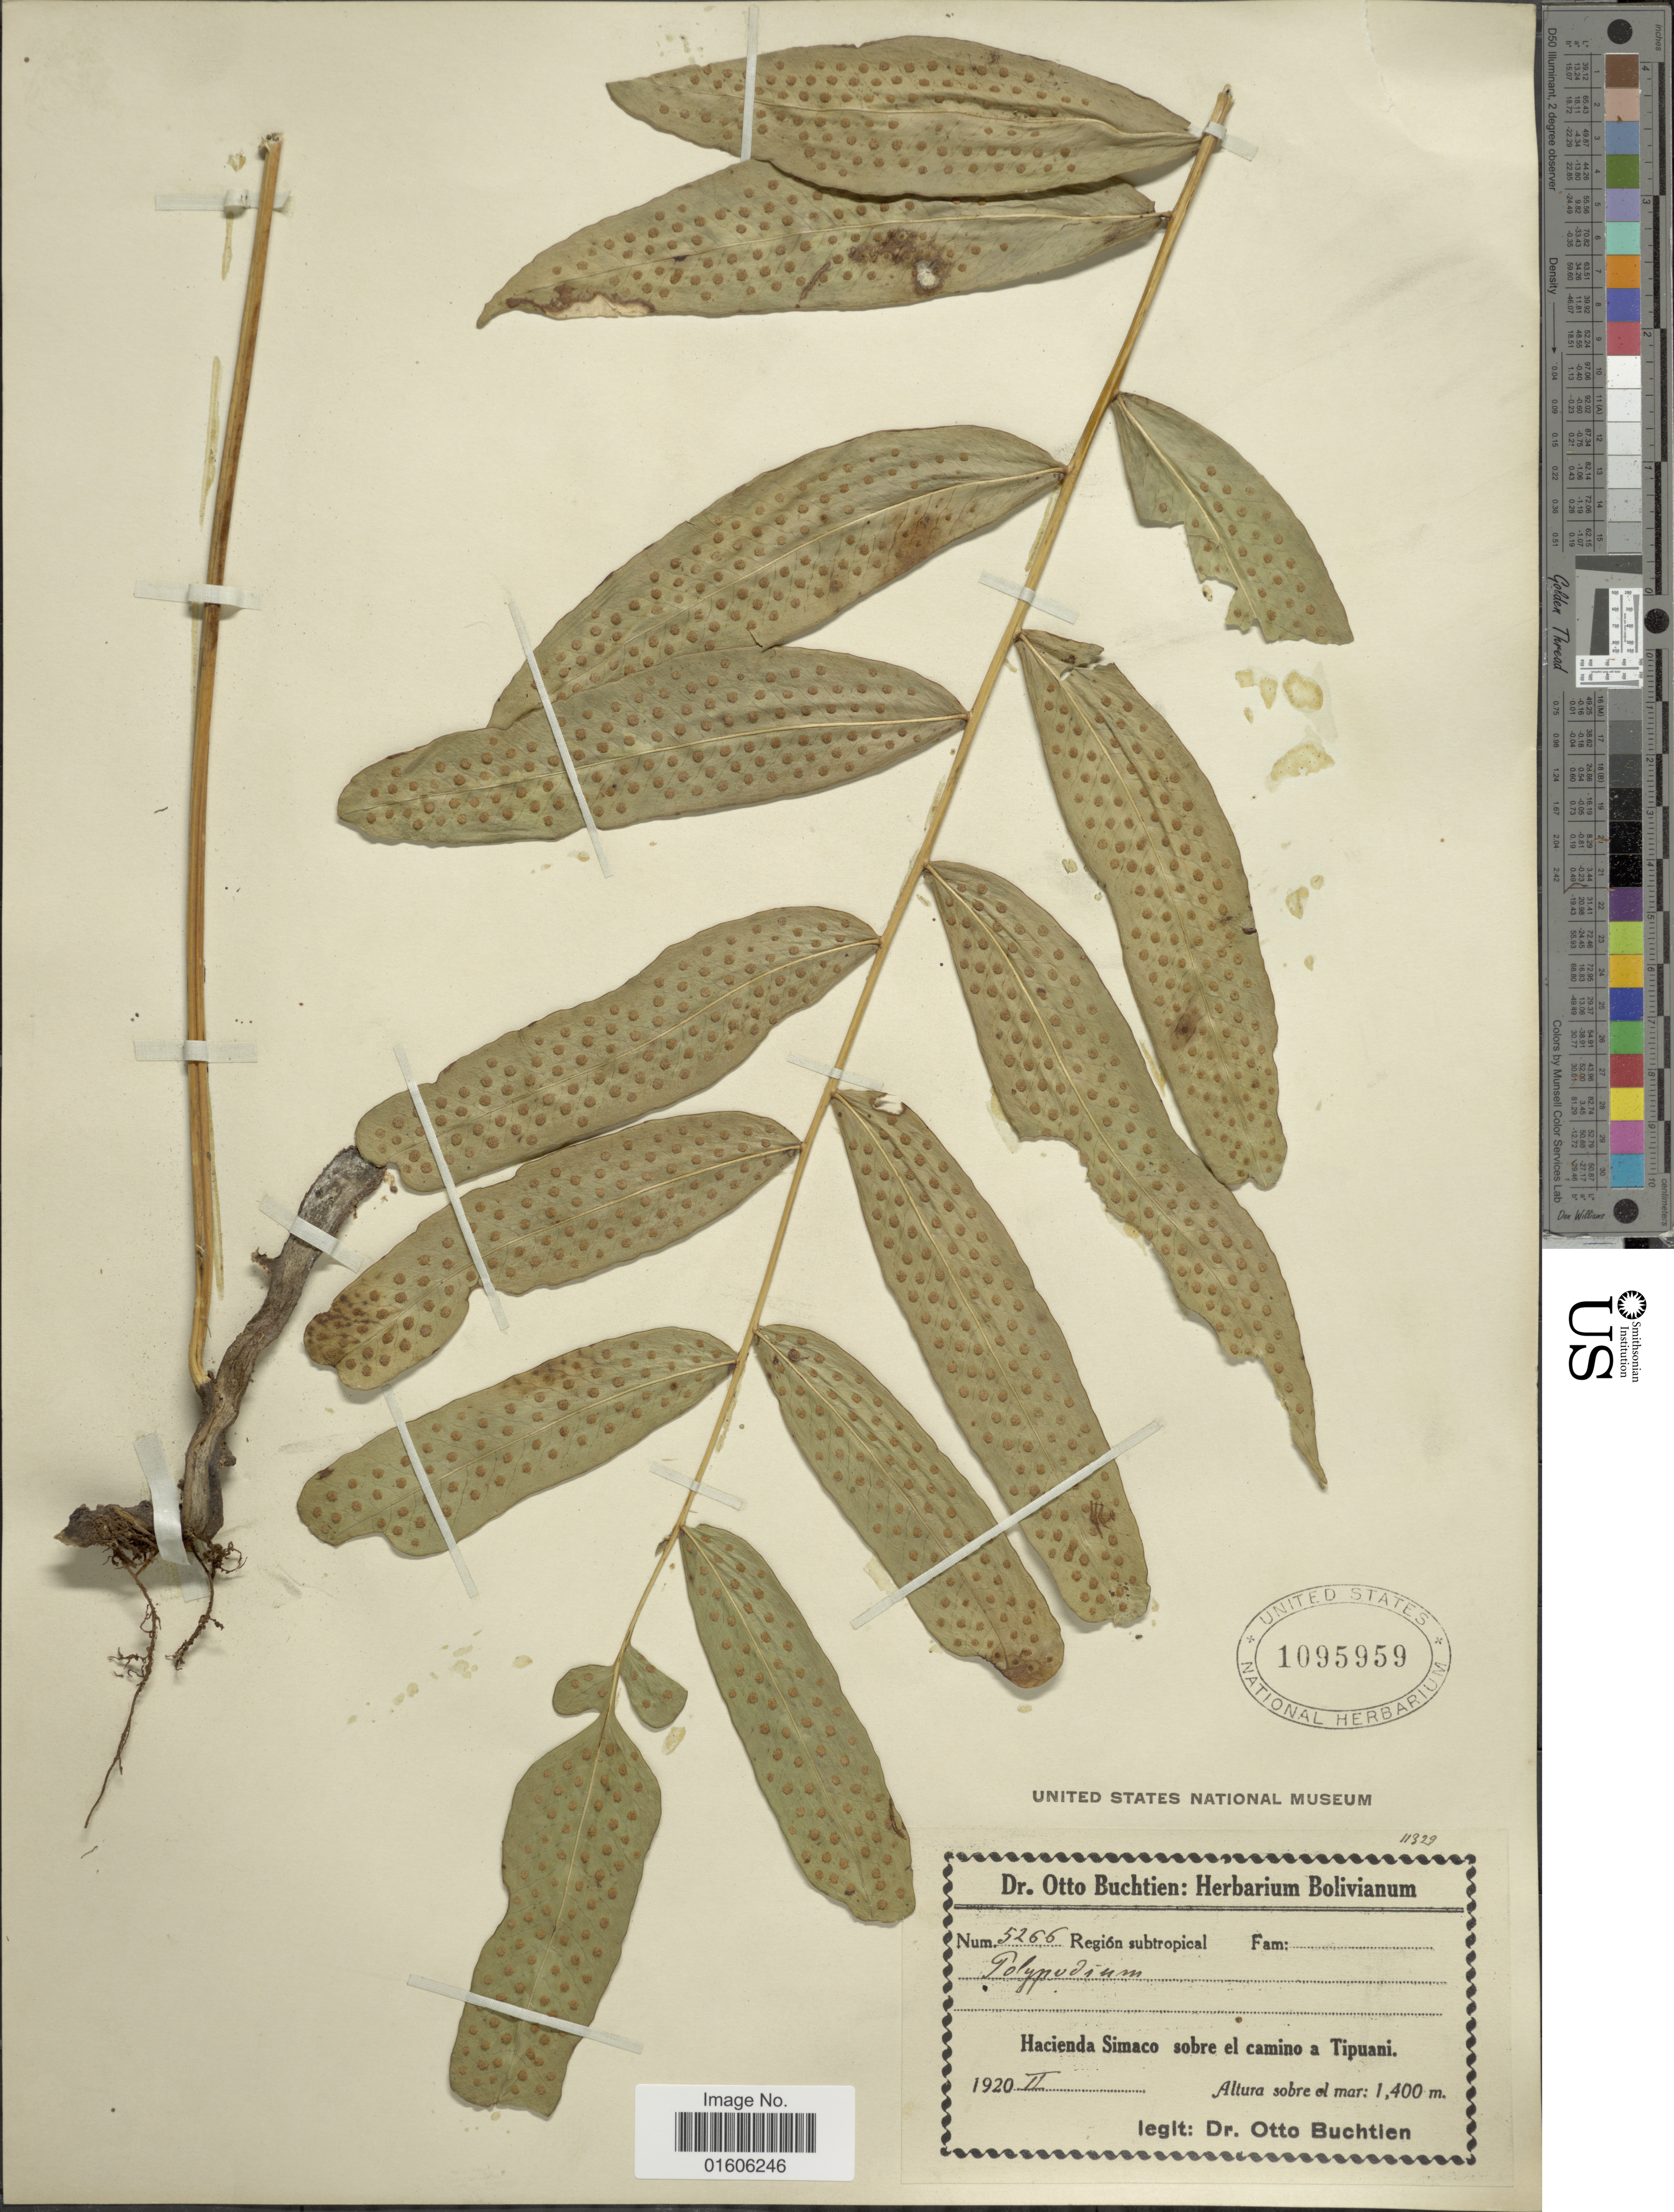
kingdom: Plantae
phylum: Tracheophyta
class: Polypodiopsida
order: Polypodiales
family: Polypodiaceae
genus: Serpocaulon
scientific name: Serpocaulon fraxinifolium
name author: (Jacq.) A.R. Sm.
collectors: O. Buchtien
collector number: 5266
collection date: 1920-02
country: Bolivia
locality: Región subtropical. Hacienda Simaco sobre el camino a Tipuani.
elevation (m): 1400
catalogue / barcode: US 1095959